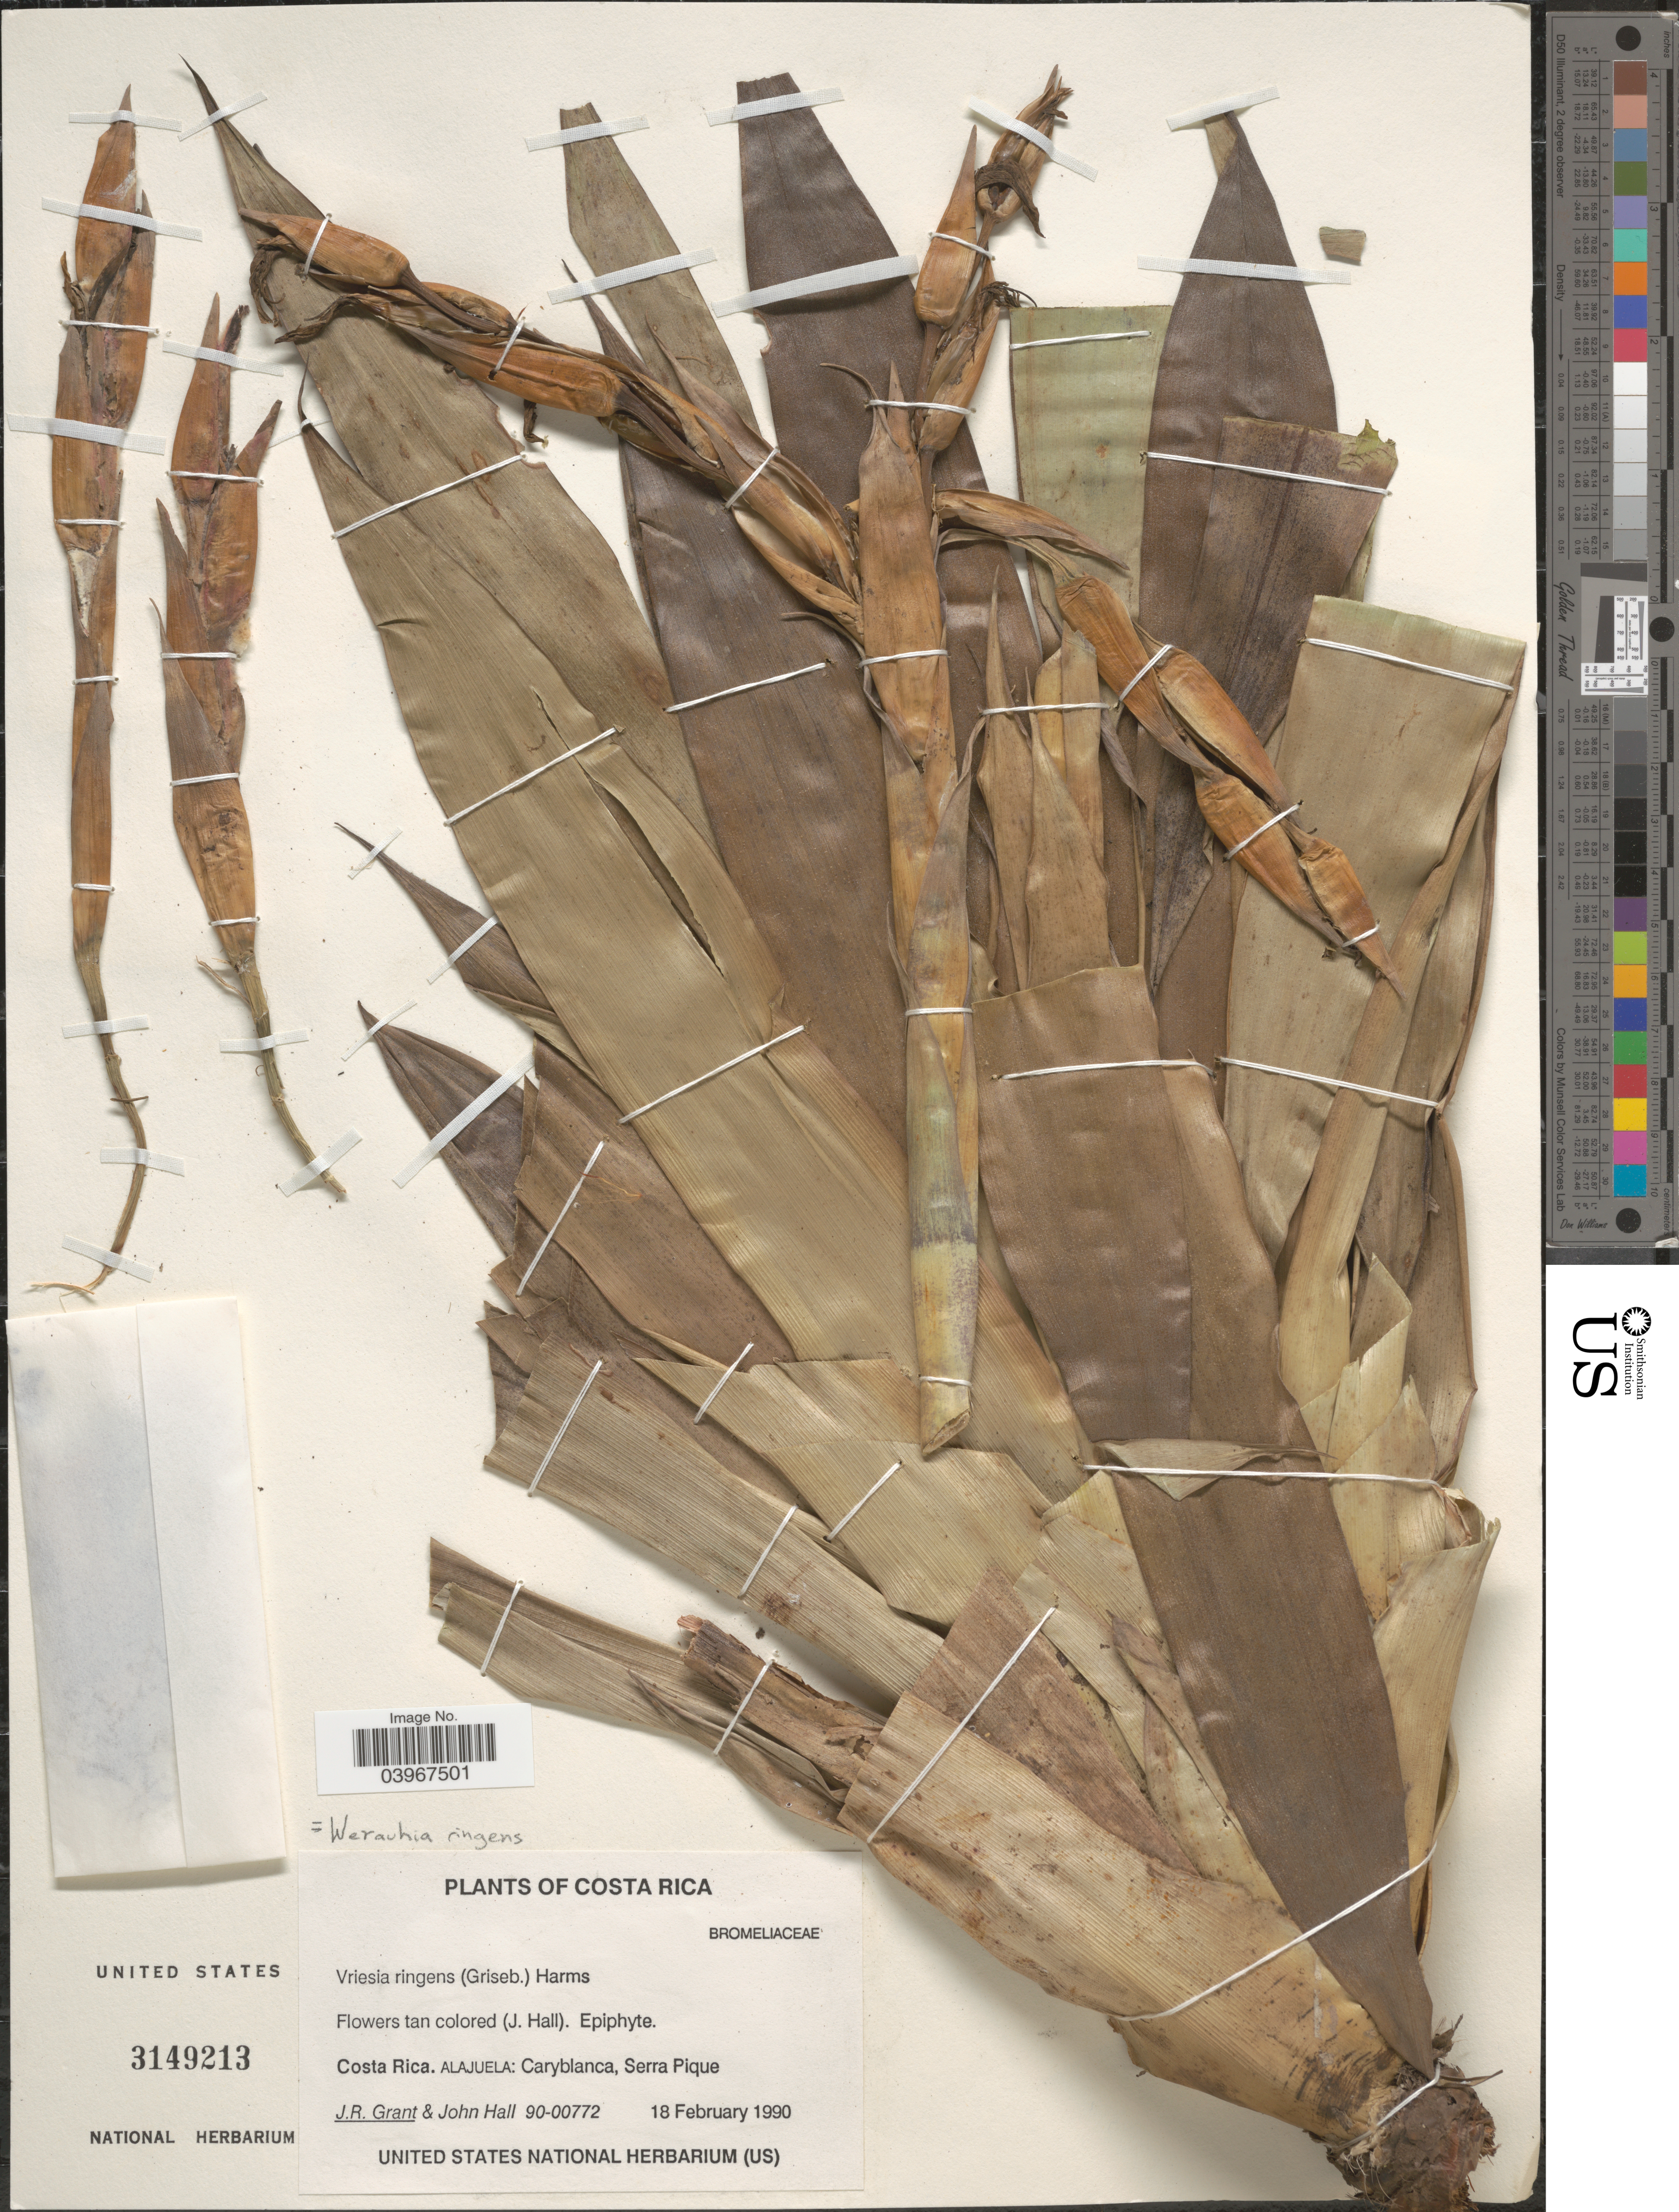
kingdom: Plantae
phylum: Tracheophyta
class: Liliopsida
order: Poales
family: Bromeliaceae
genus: Werauhia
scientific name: Werauhia ringens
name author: (Griseb.) J.R. Grant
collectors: J. Grant & J. Hall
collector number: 90-00772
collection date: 1990-02-18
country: Costa Rica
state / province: Alajuela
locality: Carryblanca, Serra Pique.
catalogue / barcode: US 3149213